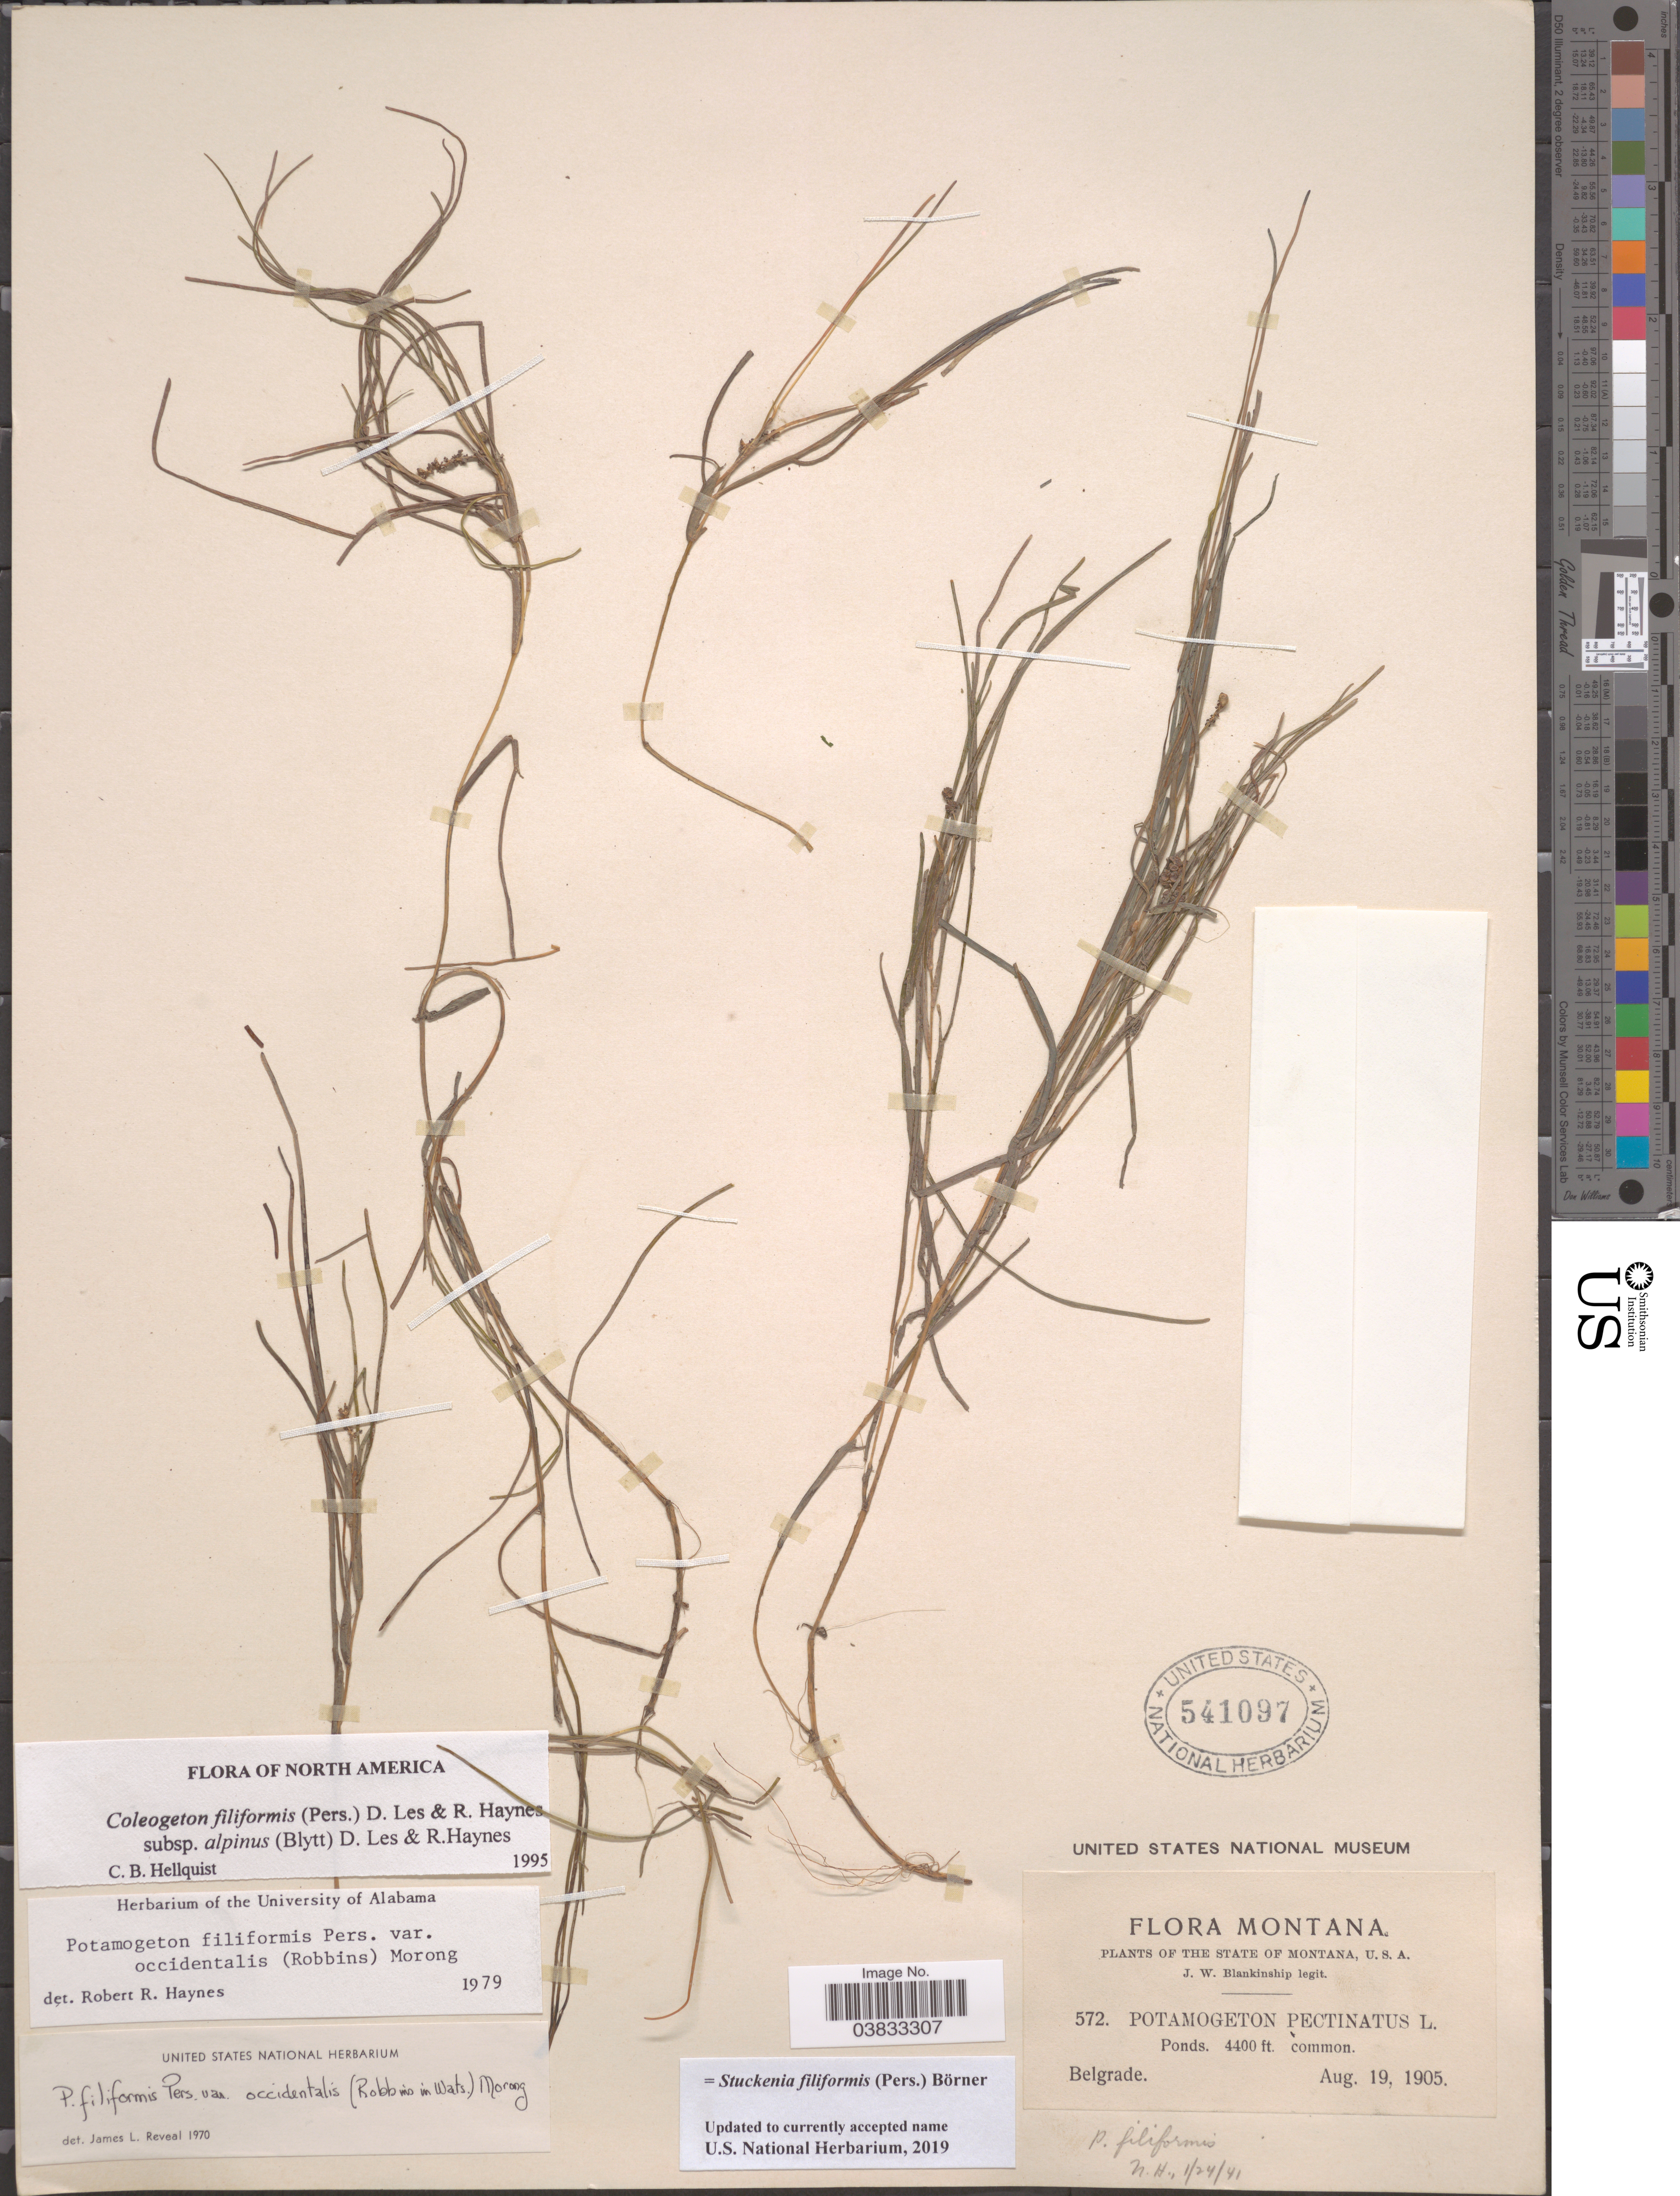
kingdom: Plantae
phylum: Tracheophyta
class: Liliopsida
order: Alismatales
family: Potamogetonaceae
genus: Stuckenia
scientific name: Stuckenia filiformis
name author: (Pers.) Börner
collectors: J. W. Blankinship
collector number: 572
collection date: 1905-08-19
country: United States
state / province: Montana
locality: Belgrade.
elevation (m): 1341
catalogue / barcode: US 541097